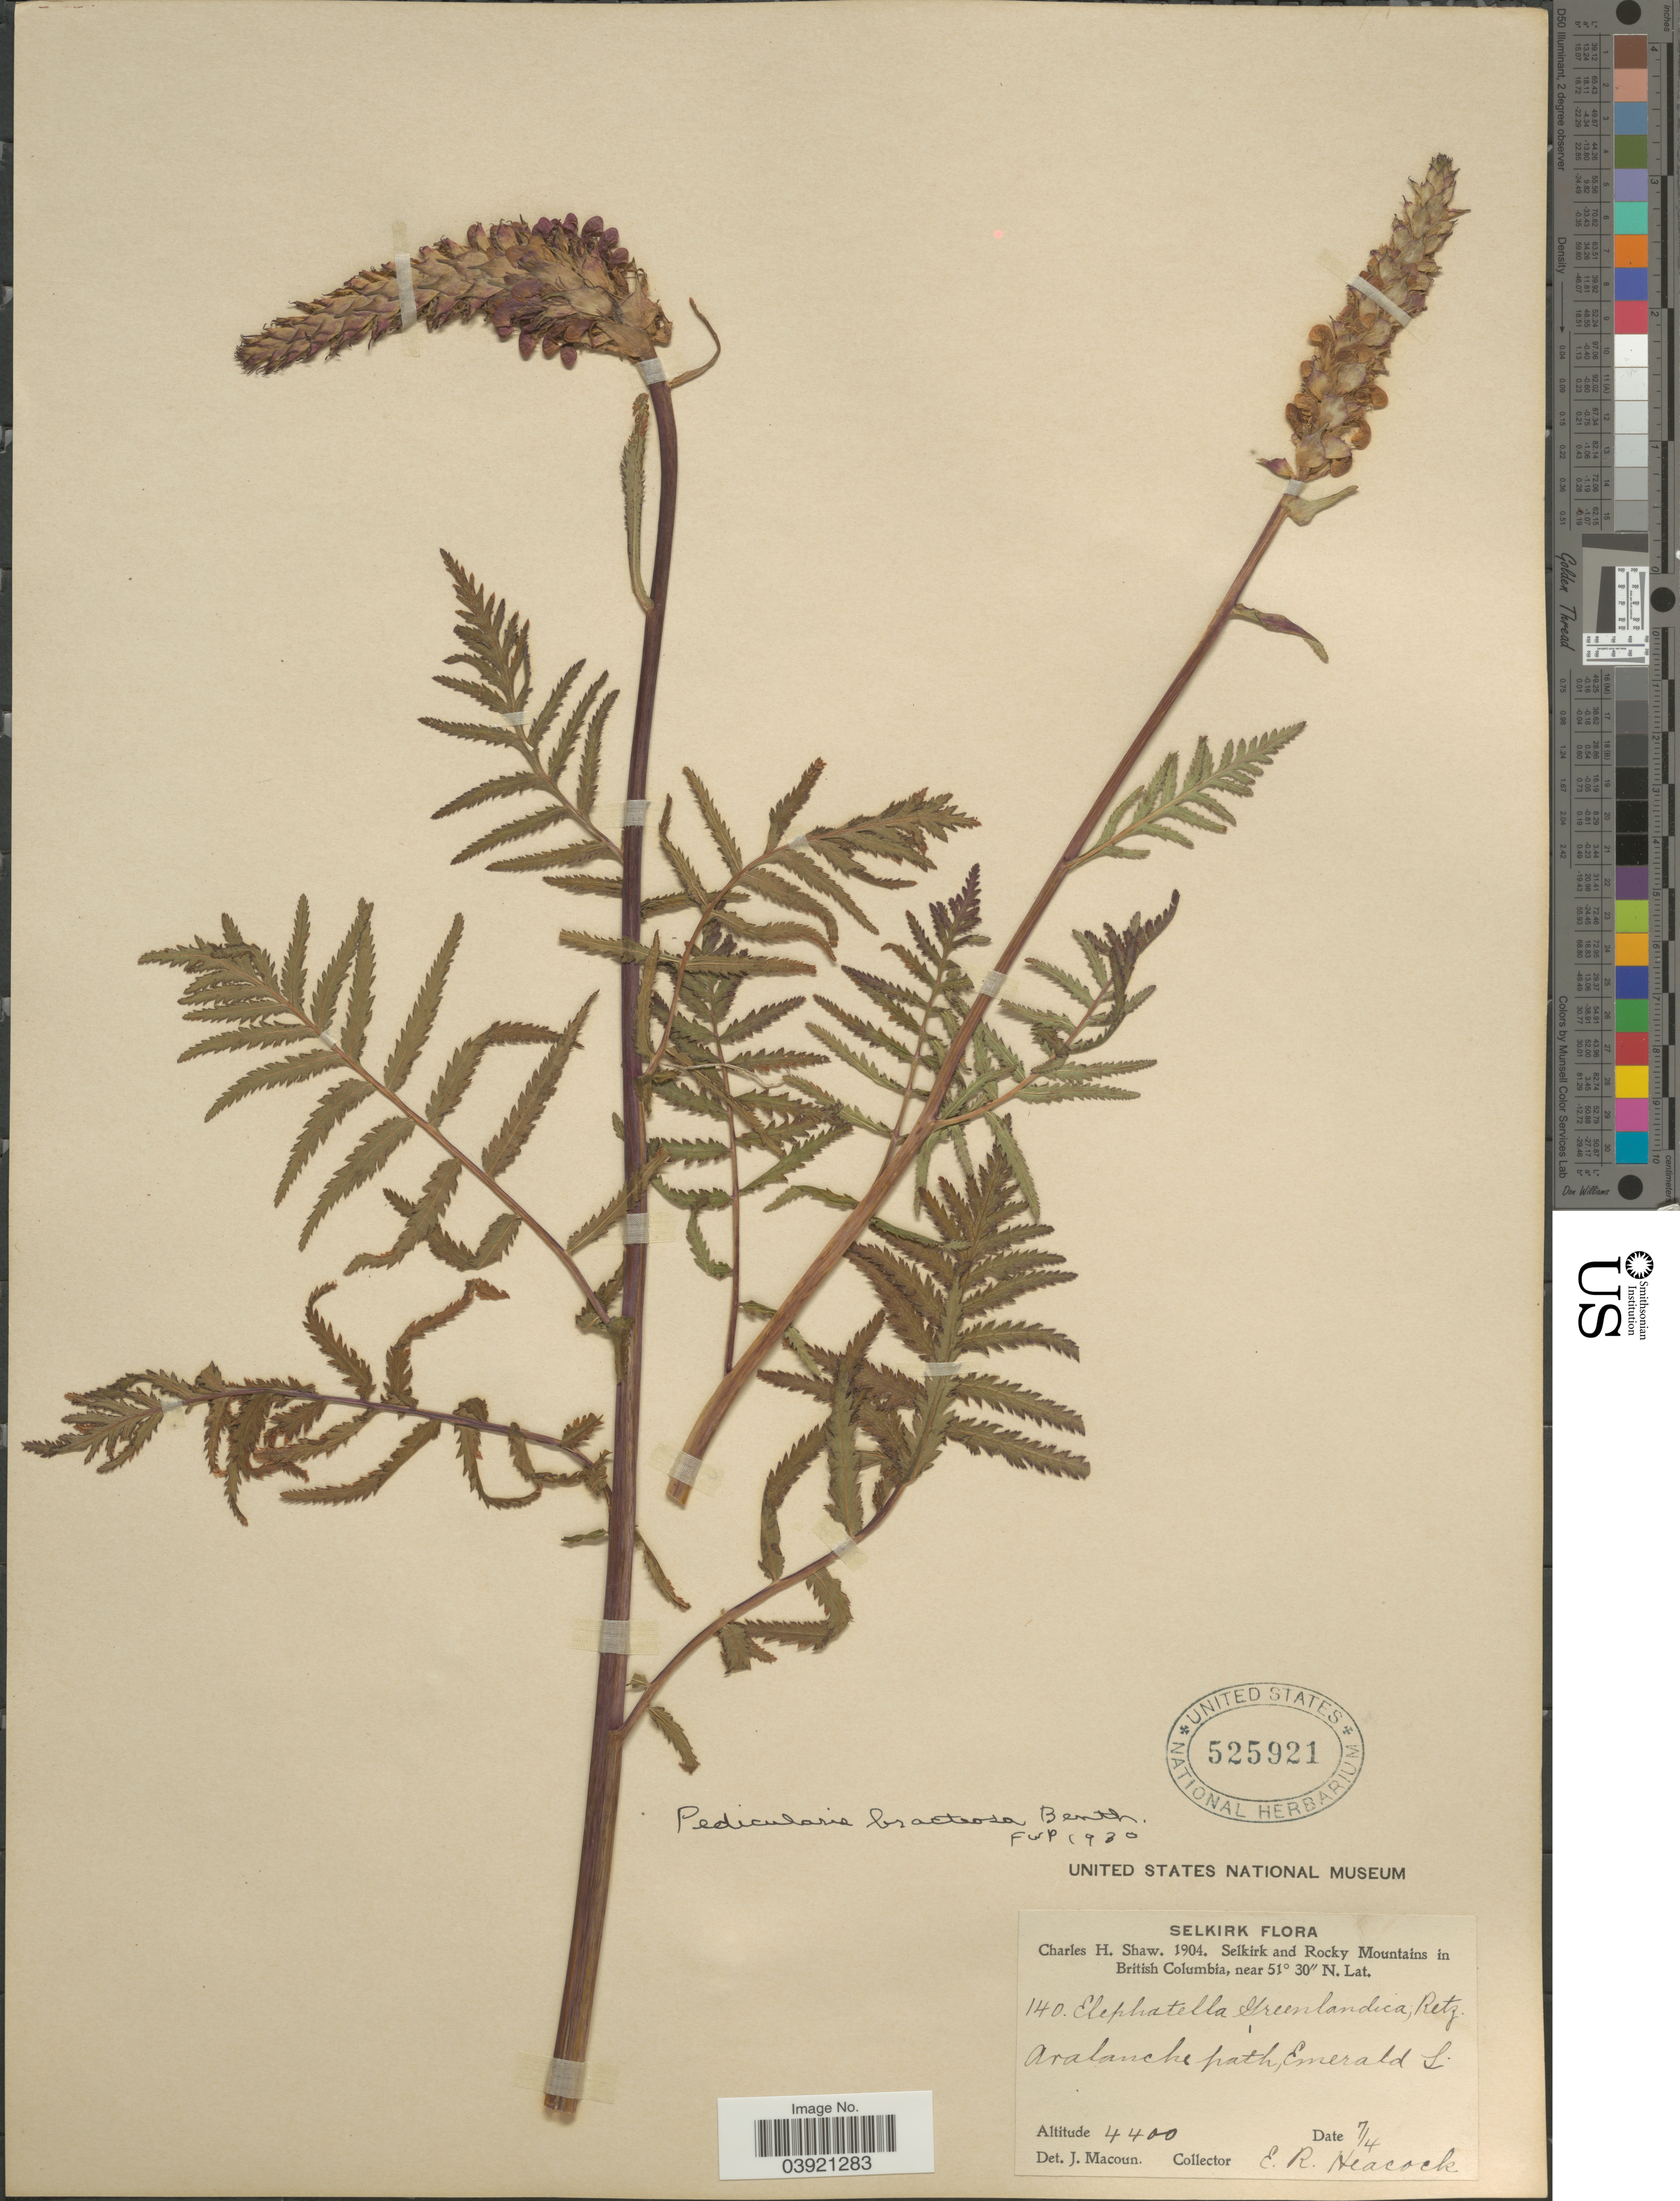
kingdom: Plantae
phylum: Tracheophyta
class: Magnoliopsida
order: Lamiales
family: Orobanchaceae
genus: Pedicularis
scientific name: Pedicularis bracteosa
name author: Benth.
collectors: E. Heacock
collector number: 140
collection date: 1904-04-07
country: Canada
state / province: British Columbia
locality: Selkirk and Rocky Mountains. Avalanche path, Emerald L.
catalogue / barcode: US 525921